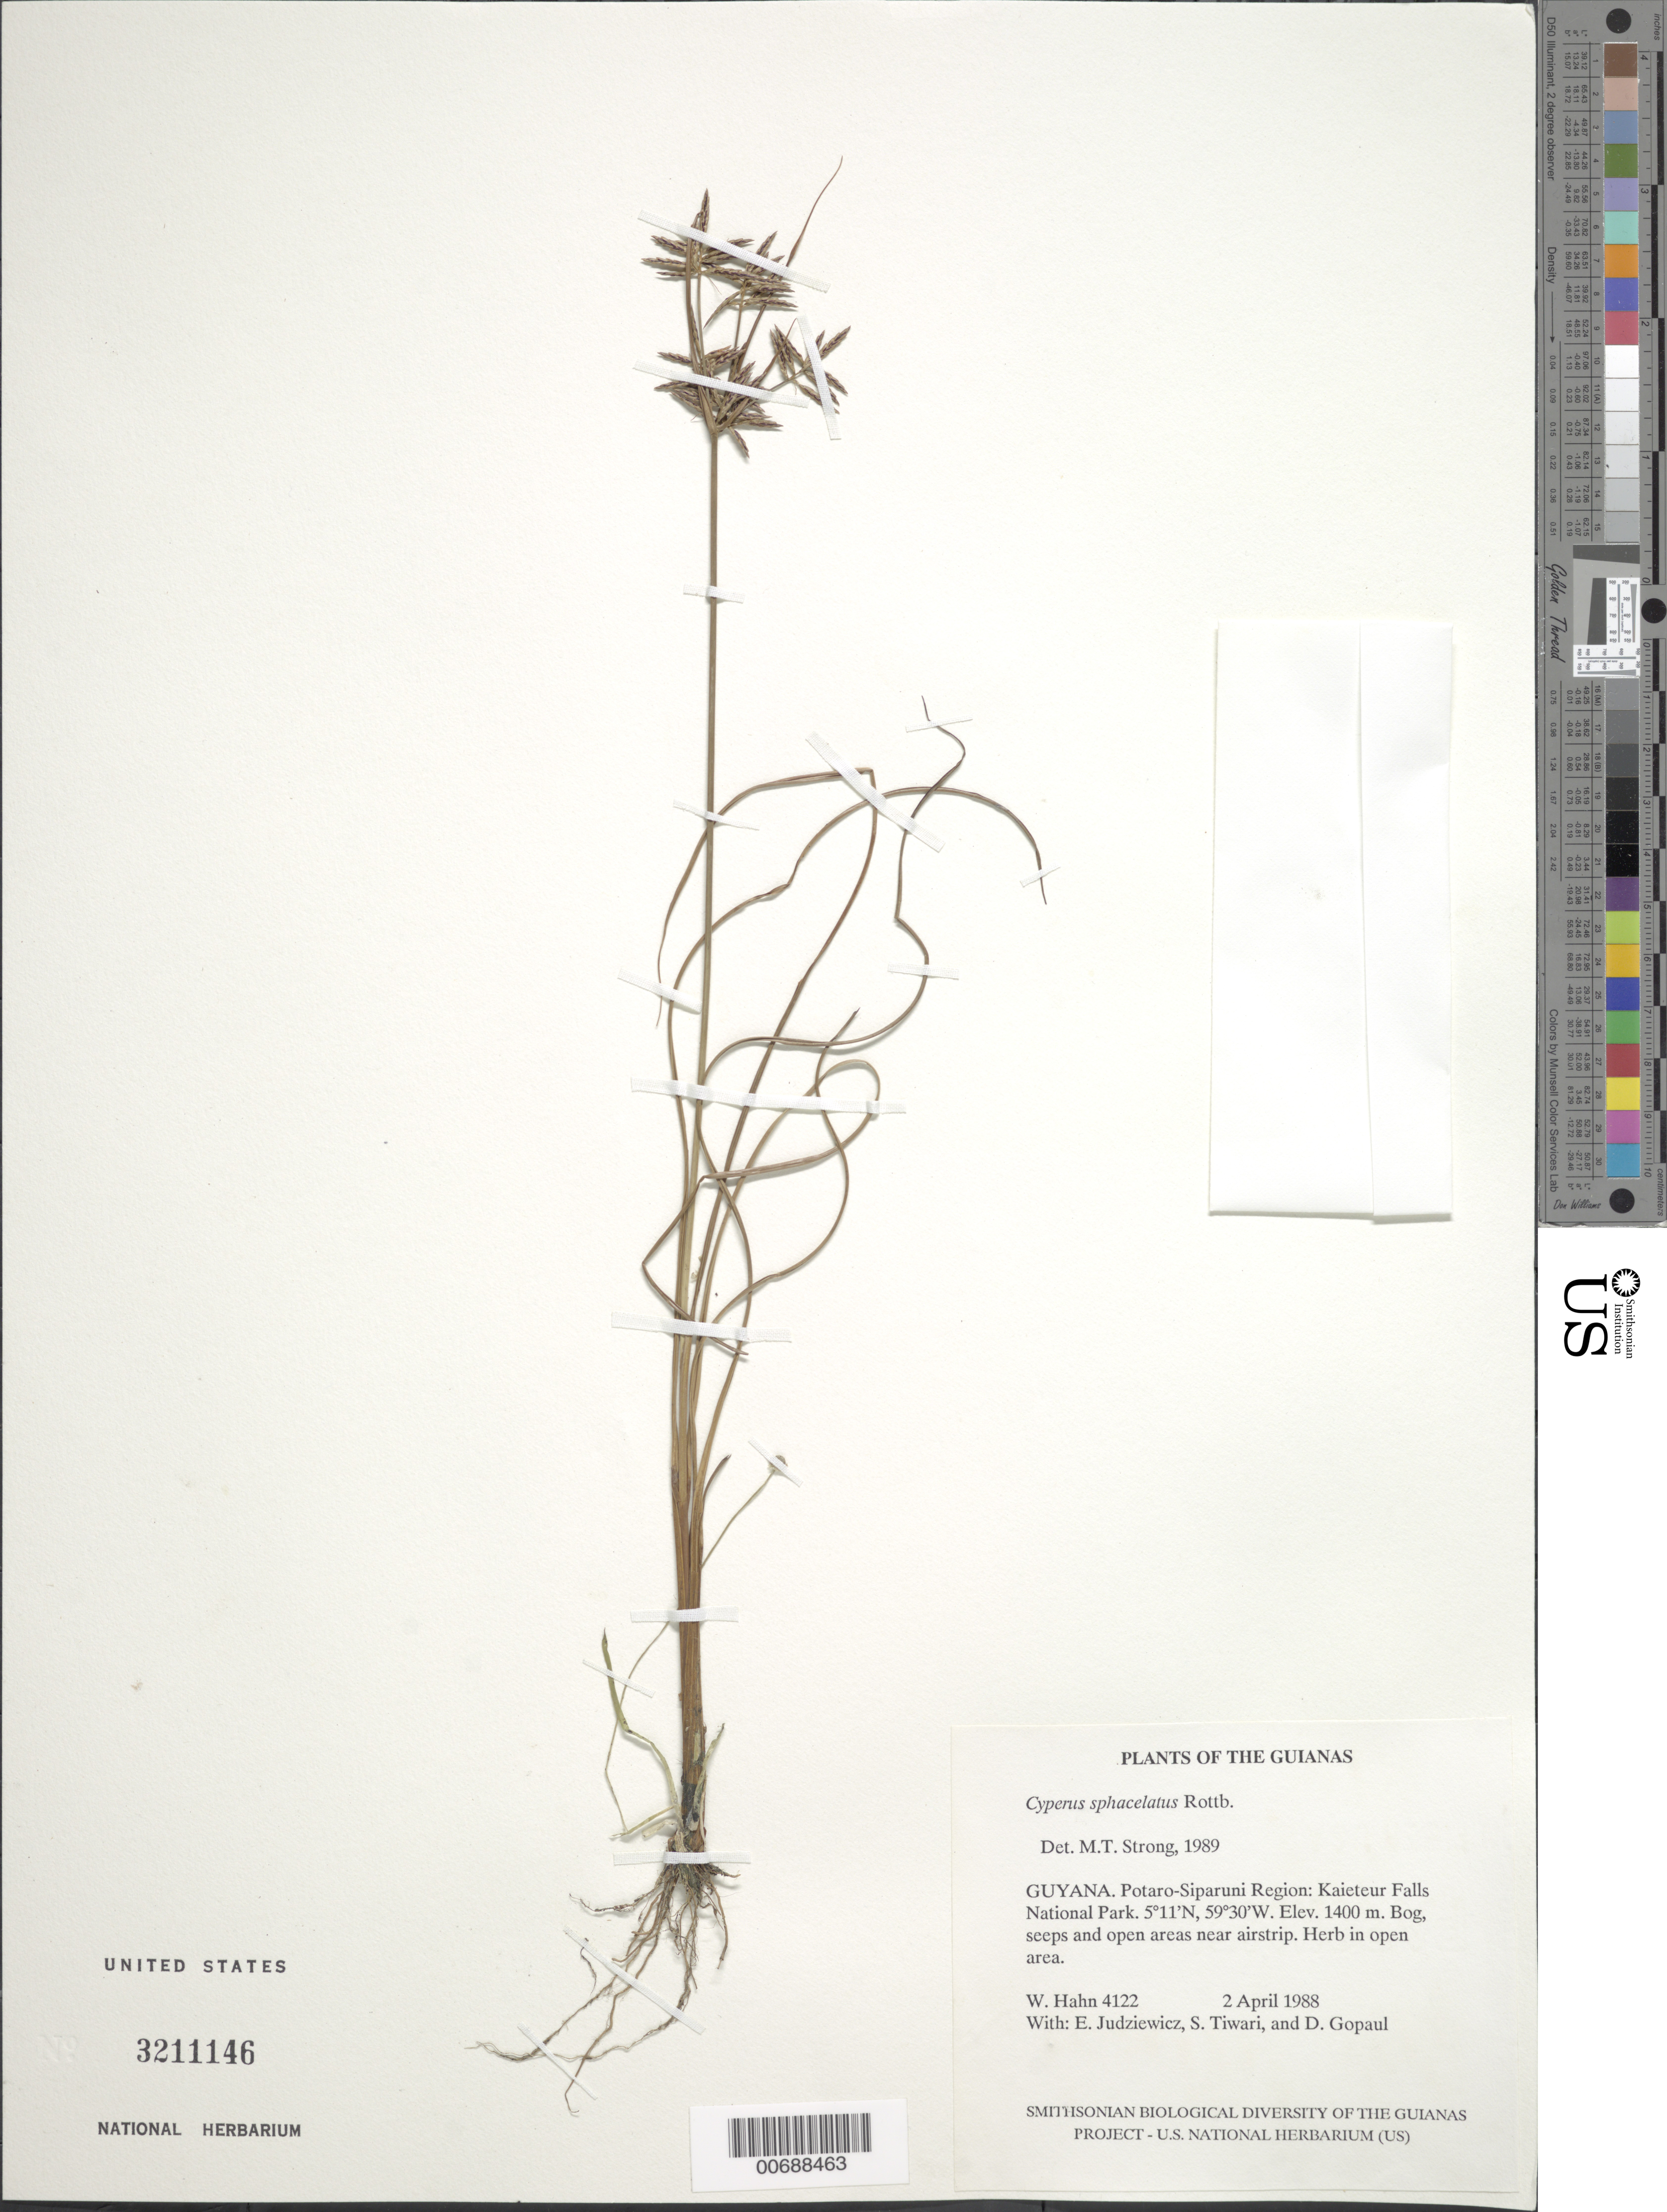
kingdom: Plantae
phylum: Tracheophyta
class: Liliopsida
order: Poales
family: Cyperaceae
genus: Cyperus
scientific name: Cyperus sphacelatus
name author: Rottb.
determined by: Strong, M. T., (US), Smithsonian Institution - National Museum of Natural History (UNITED STATES)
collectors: W. Hahn, E. J. Judziewicz, S. Tiwari & D. Gopaul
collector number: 4122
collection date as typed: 2 April 1988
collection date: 1988-04-02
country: Guyana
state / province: Potaro-Siparuni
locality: Kaieteur Falls National Park. Near airstrip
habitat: Bog, seeps and open areas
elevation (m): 500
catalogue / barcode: US 3211146